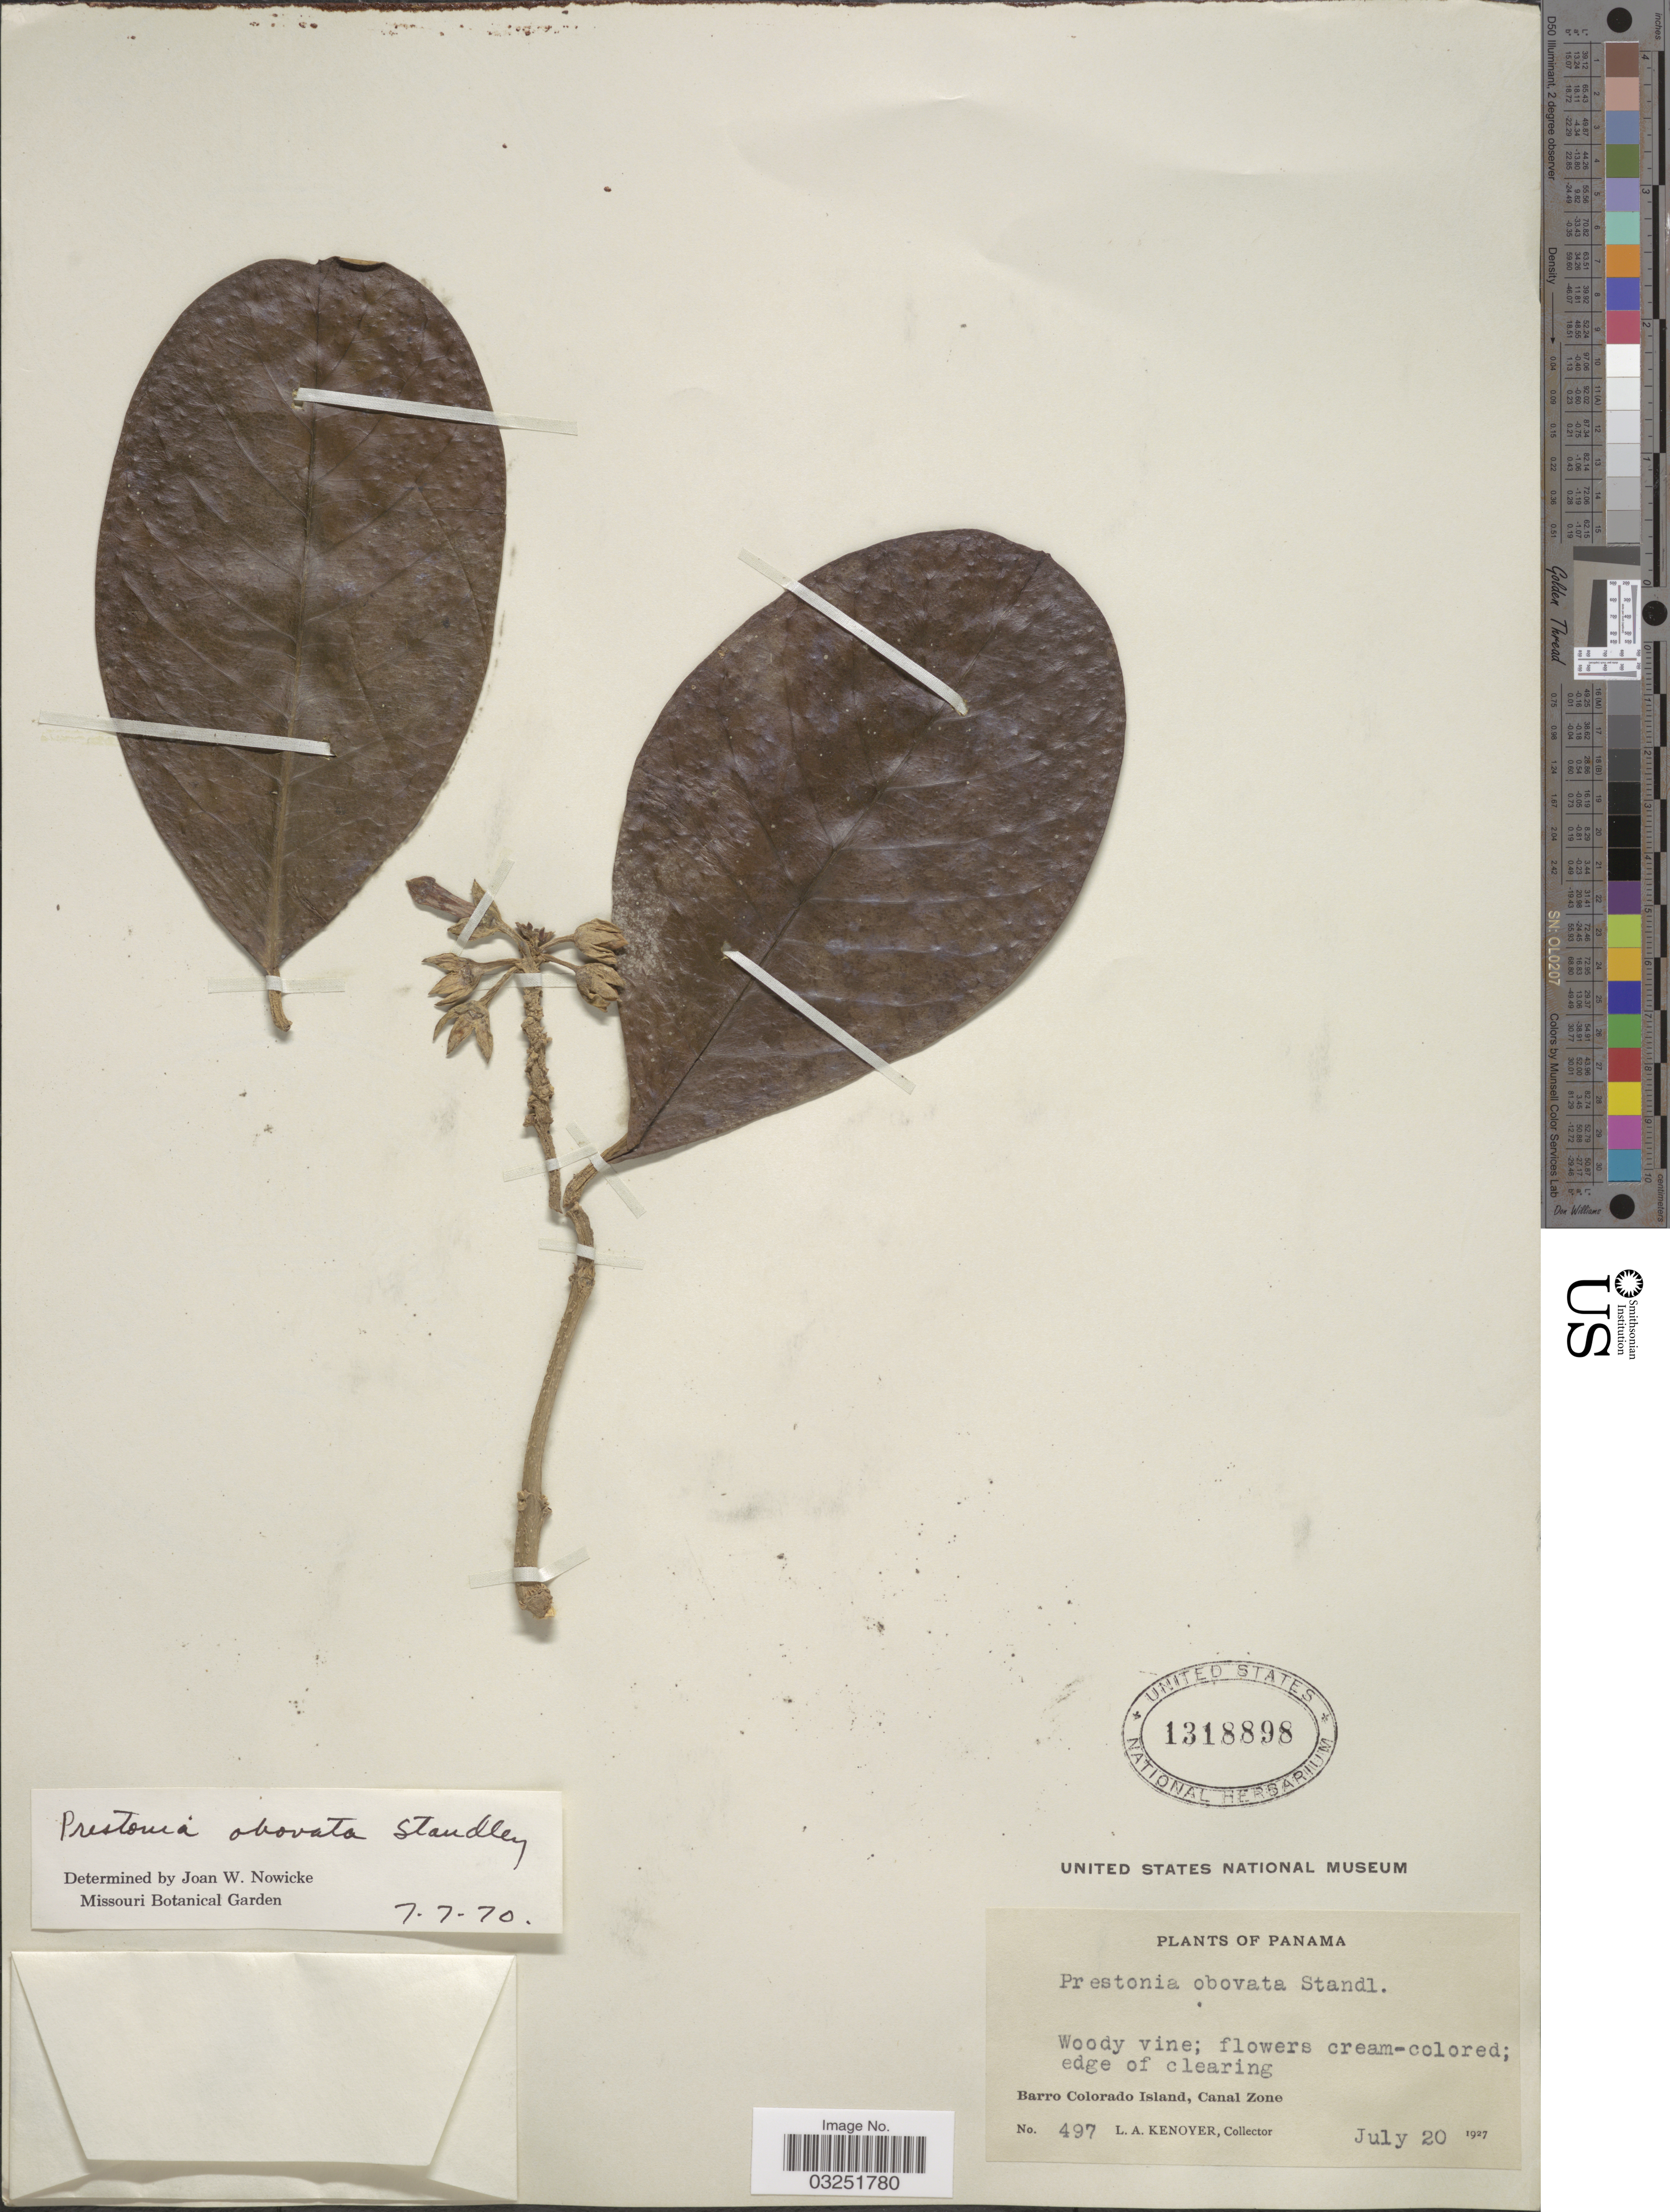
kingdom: Plantae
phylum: Tracheophyta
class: Magnoliopsida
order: Gentianales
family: Apocynaceae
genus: Prestonia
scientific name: Prestonia obovata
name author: Standl.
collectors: L. A. Kenoyer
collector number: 497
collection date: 1927-07-20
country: Panama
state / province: Panamá Oeste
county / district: Canal Zone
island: Barro Colorado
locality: Barro Colorado Island, Canal Zone.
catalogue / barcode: US 1318898